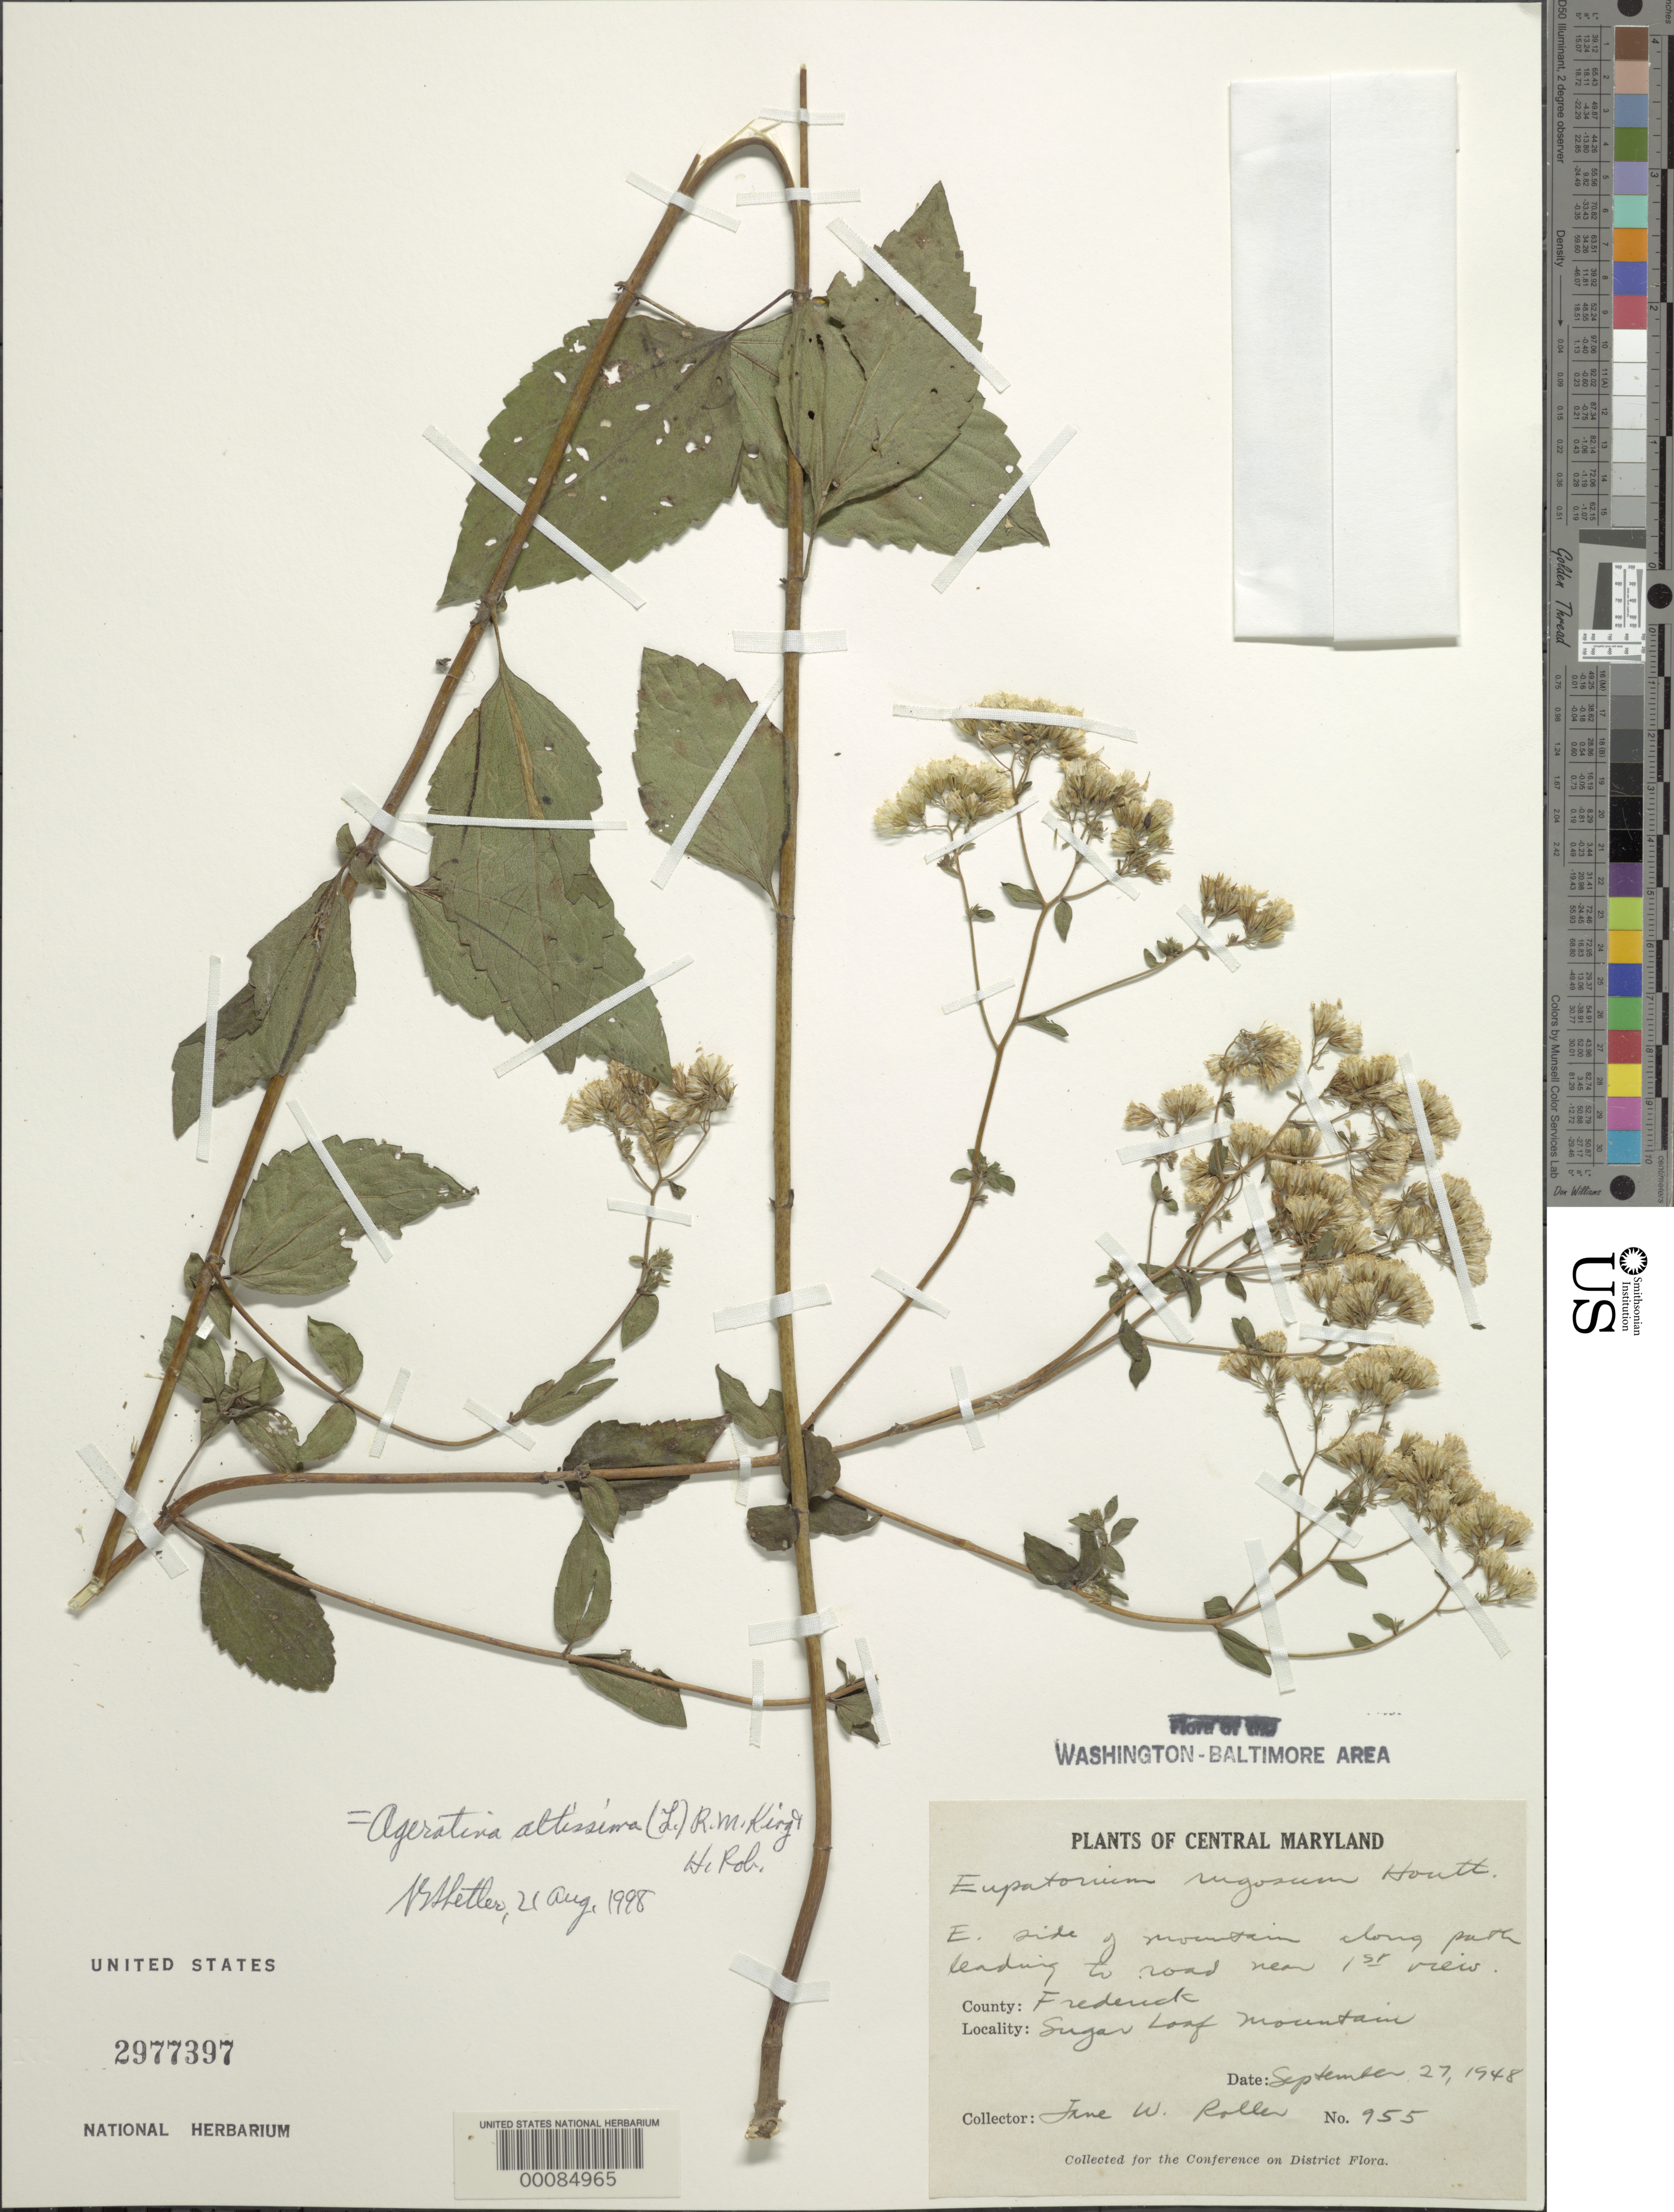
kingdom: Plantae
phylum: Tracheophyta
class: Magnoliopsida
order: Asterales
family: Asteraceae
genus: Ageratina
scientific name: Ageratina altissima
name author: (L.) R.M. King & H. Rob.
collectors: J. W. Roller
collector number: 955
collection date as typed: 27 Sep 1948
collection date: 1948-09-27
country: United States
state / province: Maryland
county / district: Frederick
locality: East side of Sugar Loaf Mountain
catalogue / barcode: US 2977397